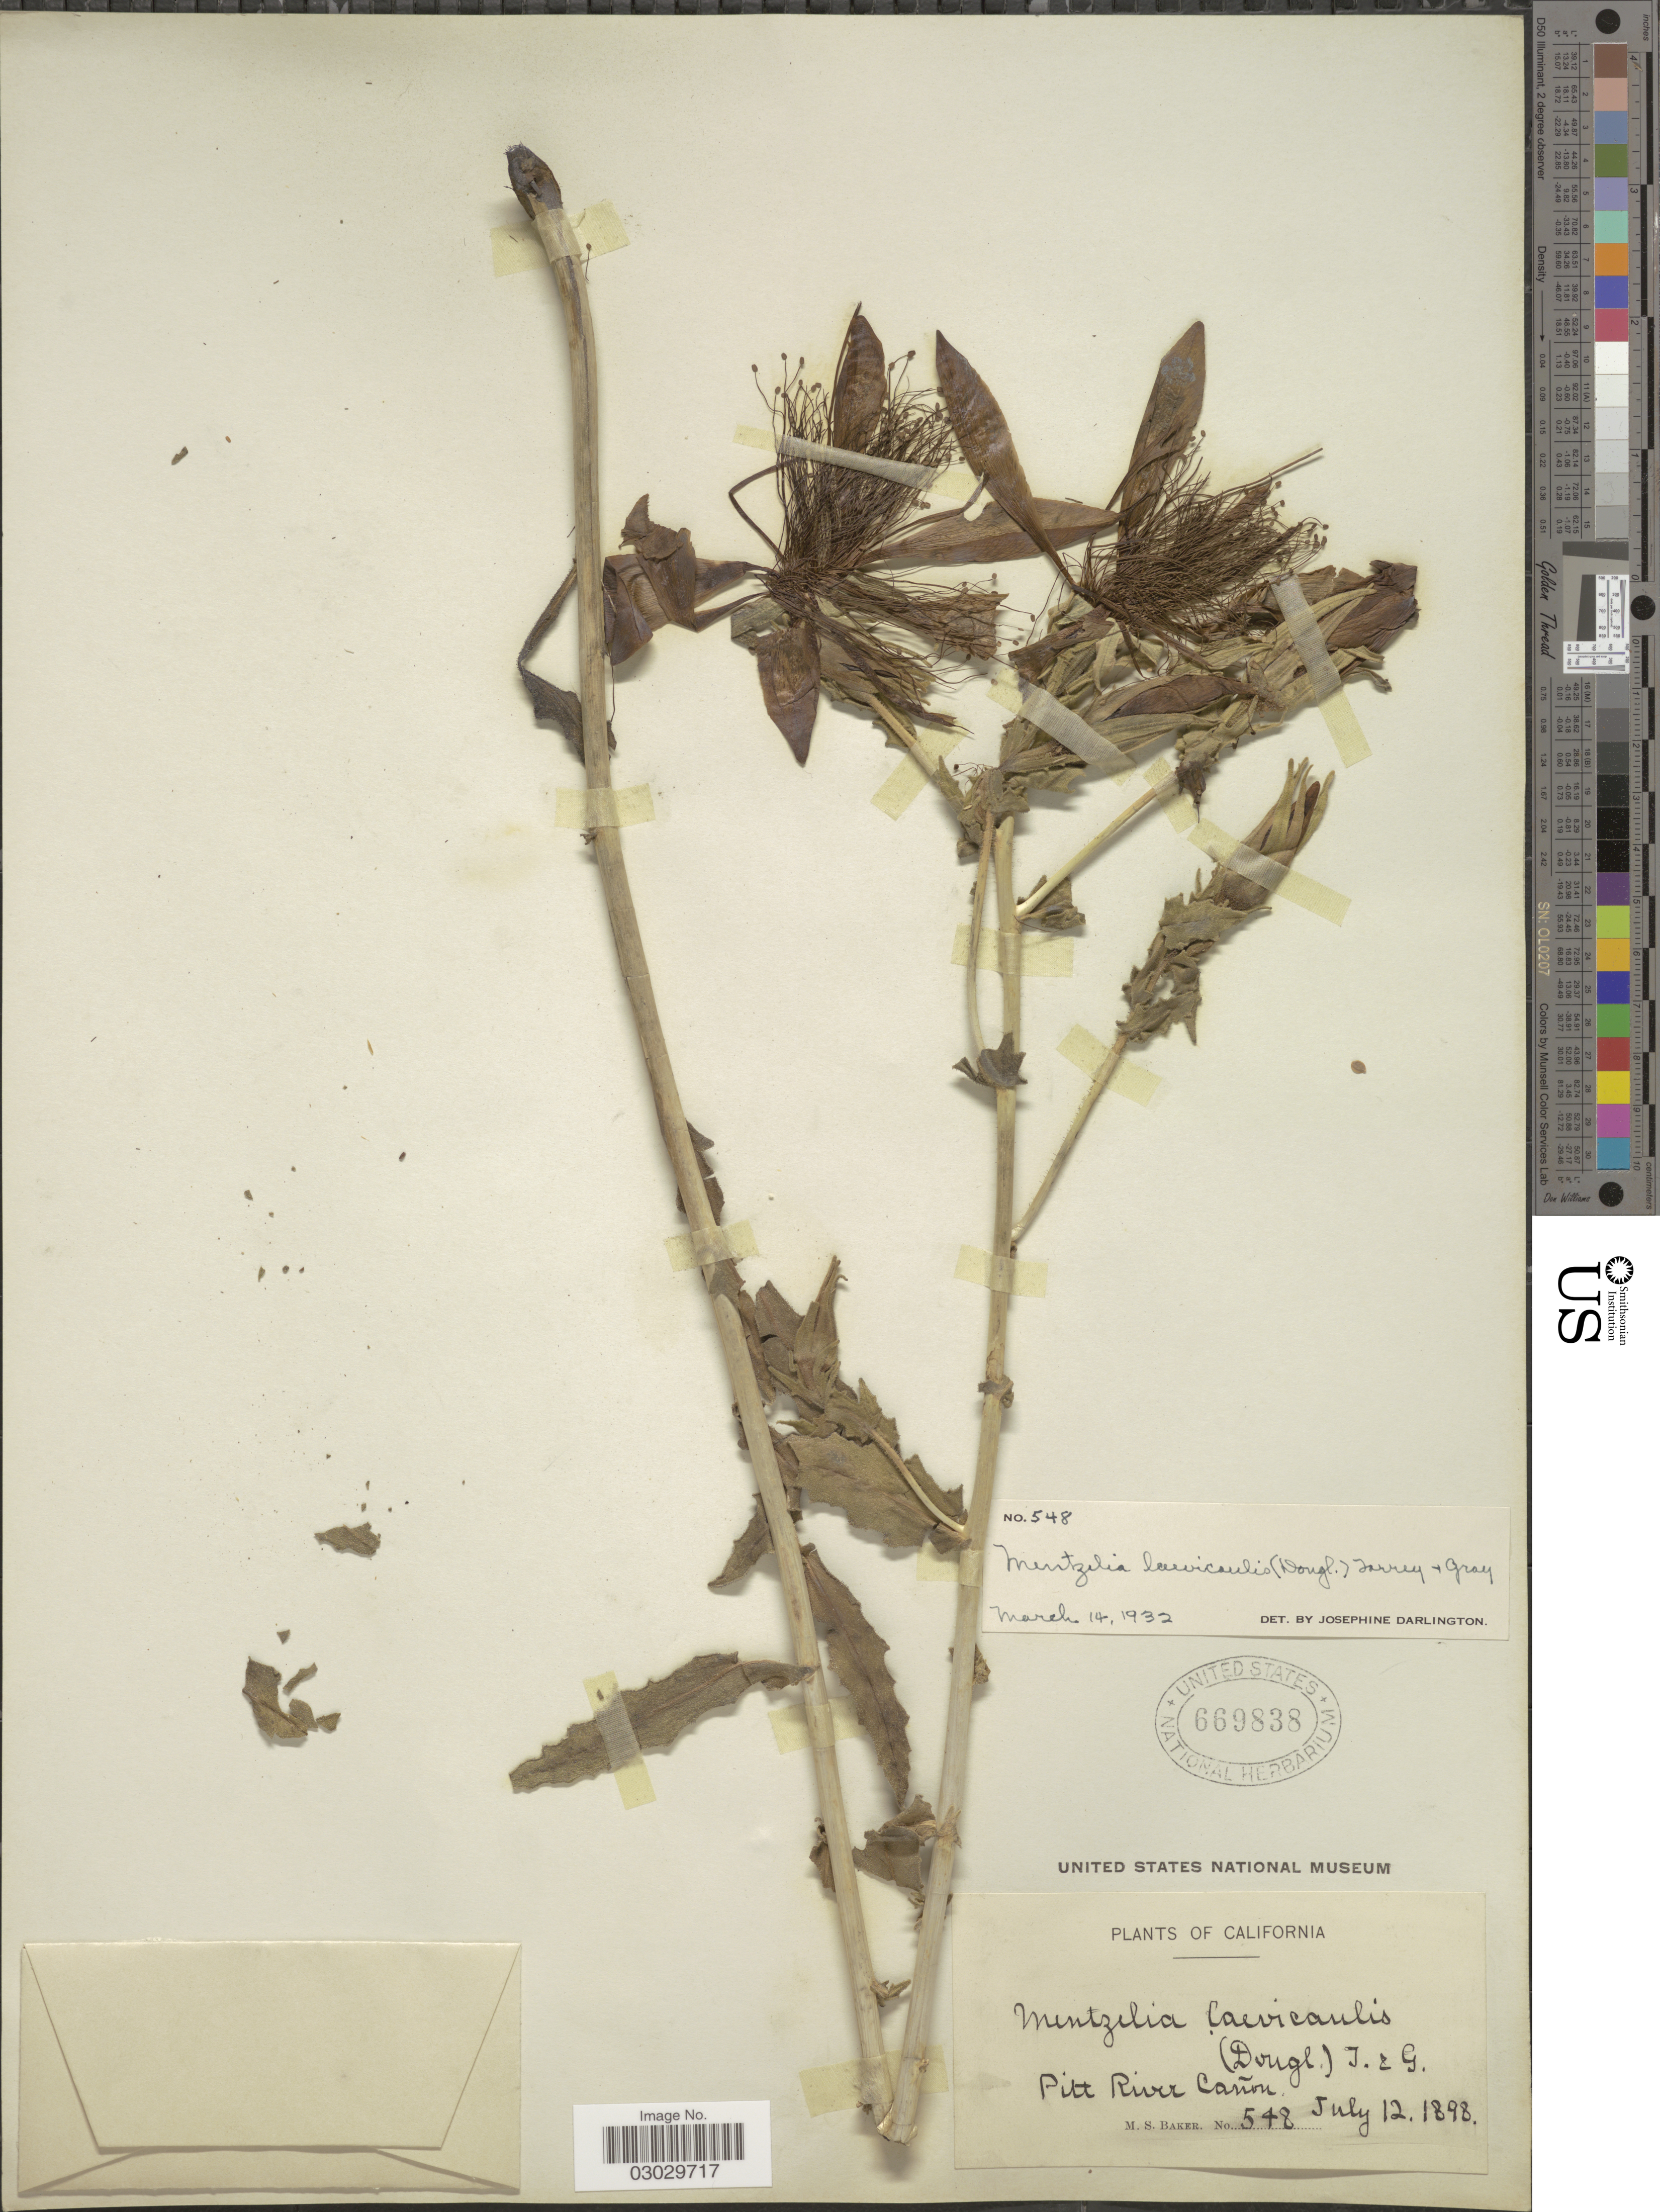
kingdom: Plantae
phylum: Tracheophyta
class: Magnoliopsida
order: Cornales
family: Loasaceae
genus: Mentzelia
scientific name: Mentzelia laevicaulis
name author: (Douglas ex Hook.) Torr. & A. Gray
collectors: M. S. Baker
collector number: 548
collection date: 1898-07-12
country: United States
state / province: California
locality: Pitt River Cañon.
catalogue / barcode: US 669838